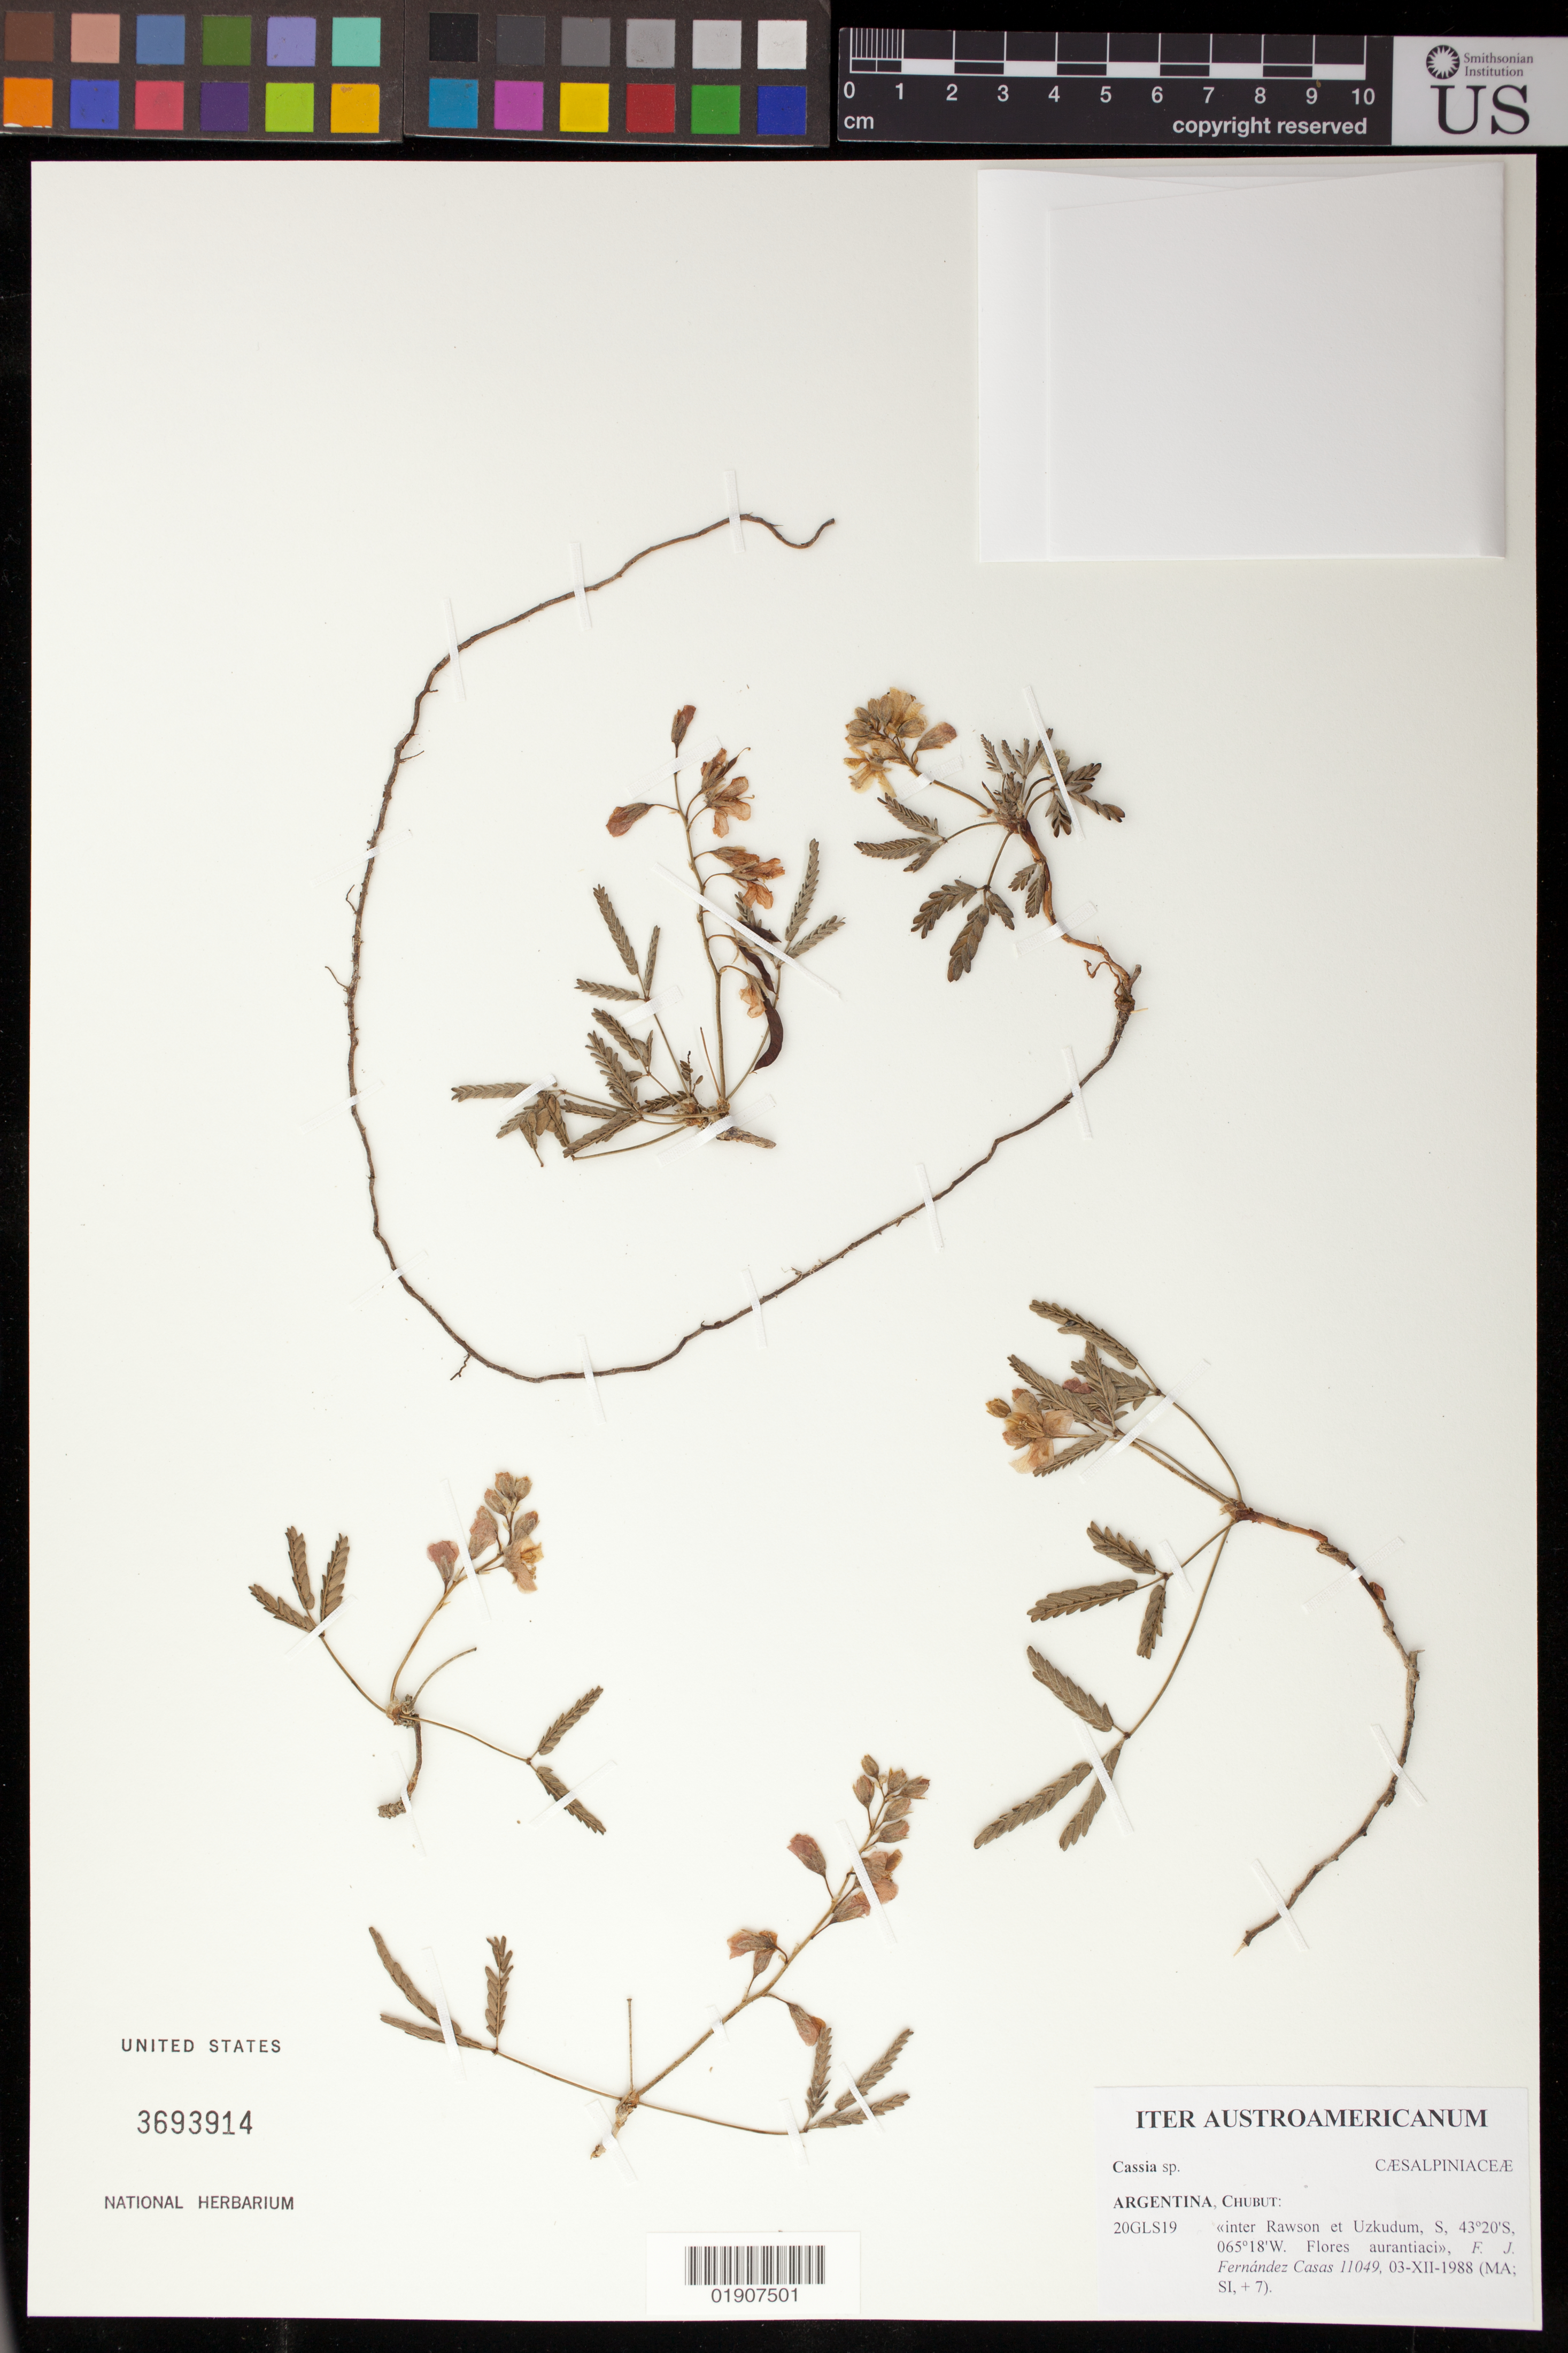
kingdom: Plantae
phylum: Tracheophyta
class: Magnoliopsida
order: Fabales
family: Fabaceae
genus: Cassia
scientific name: Cassia sp.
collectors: F. J. Fernández Casas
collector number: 11049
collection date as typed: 03-XII-1988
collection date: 1988-12-03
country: Argentina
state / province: Chubut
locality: inter Rawson et Uzkudum, S.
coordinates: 43 20 S, 65 18 W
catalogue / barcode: US 3693914